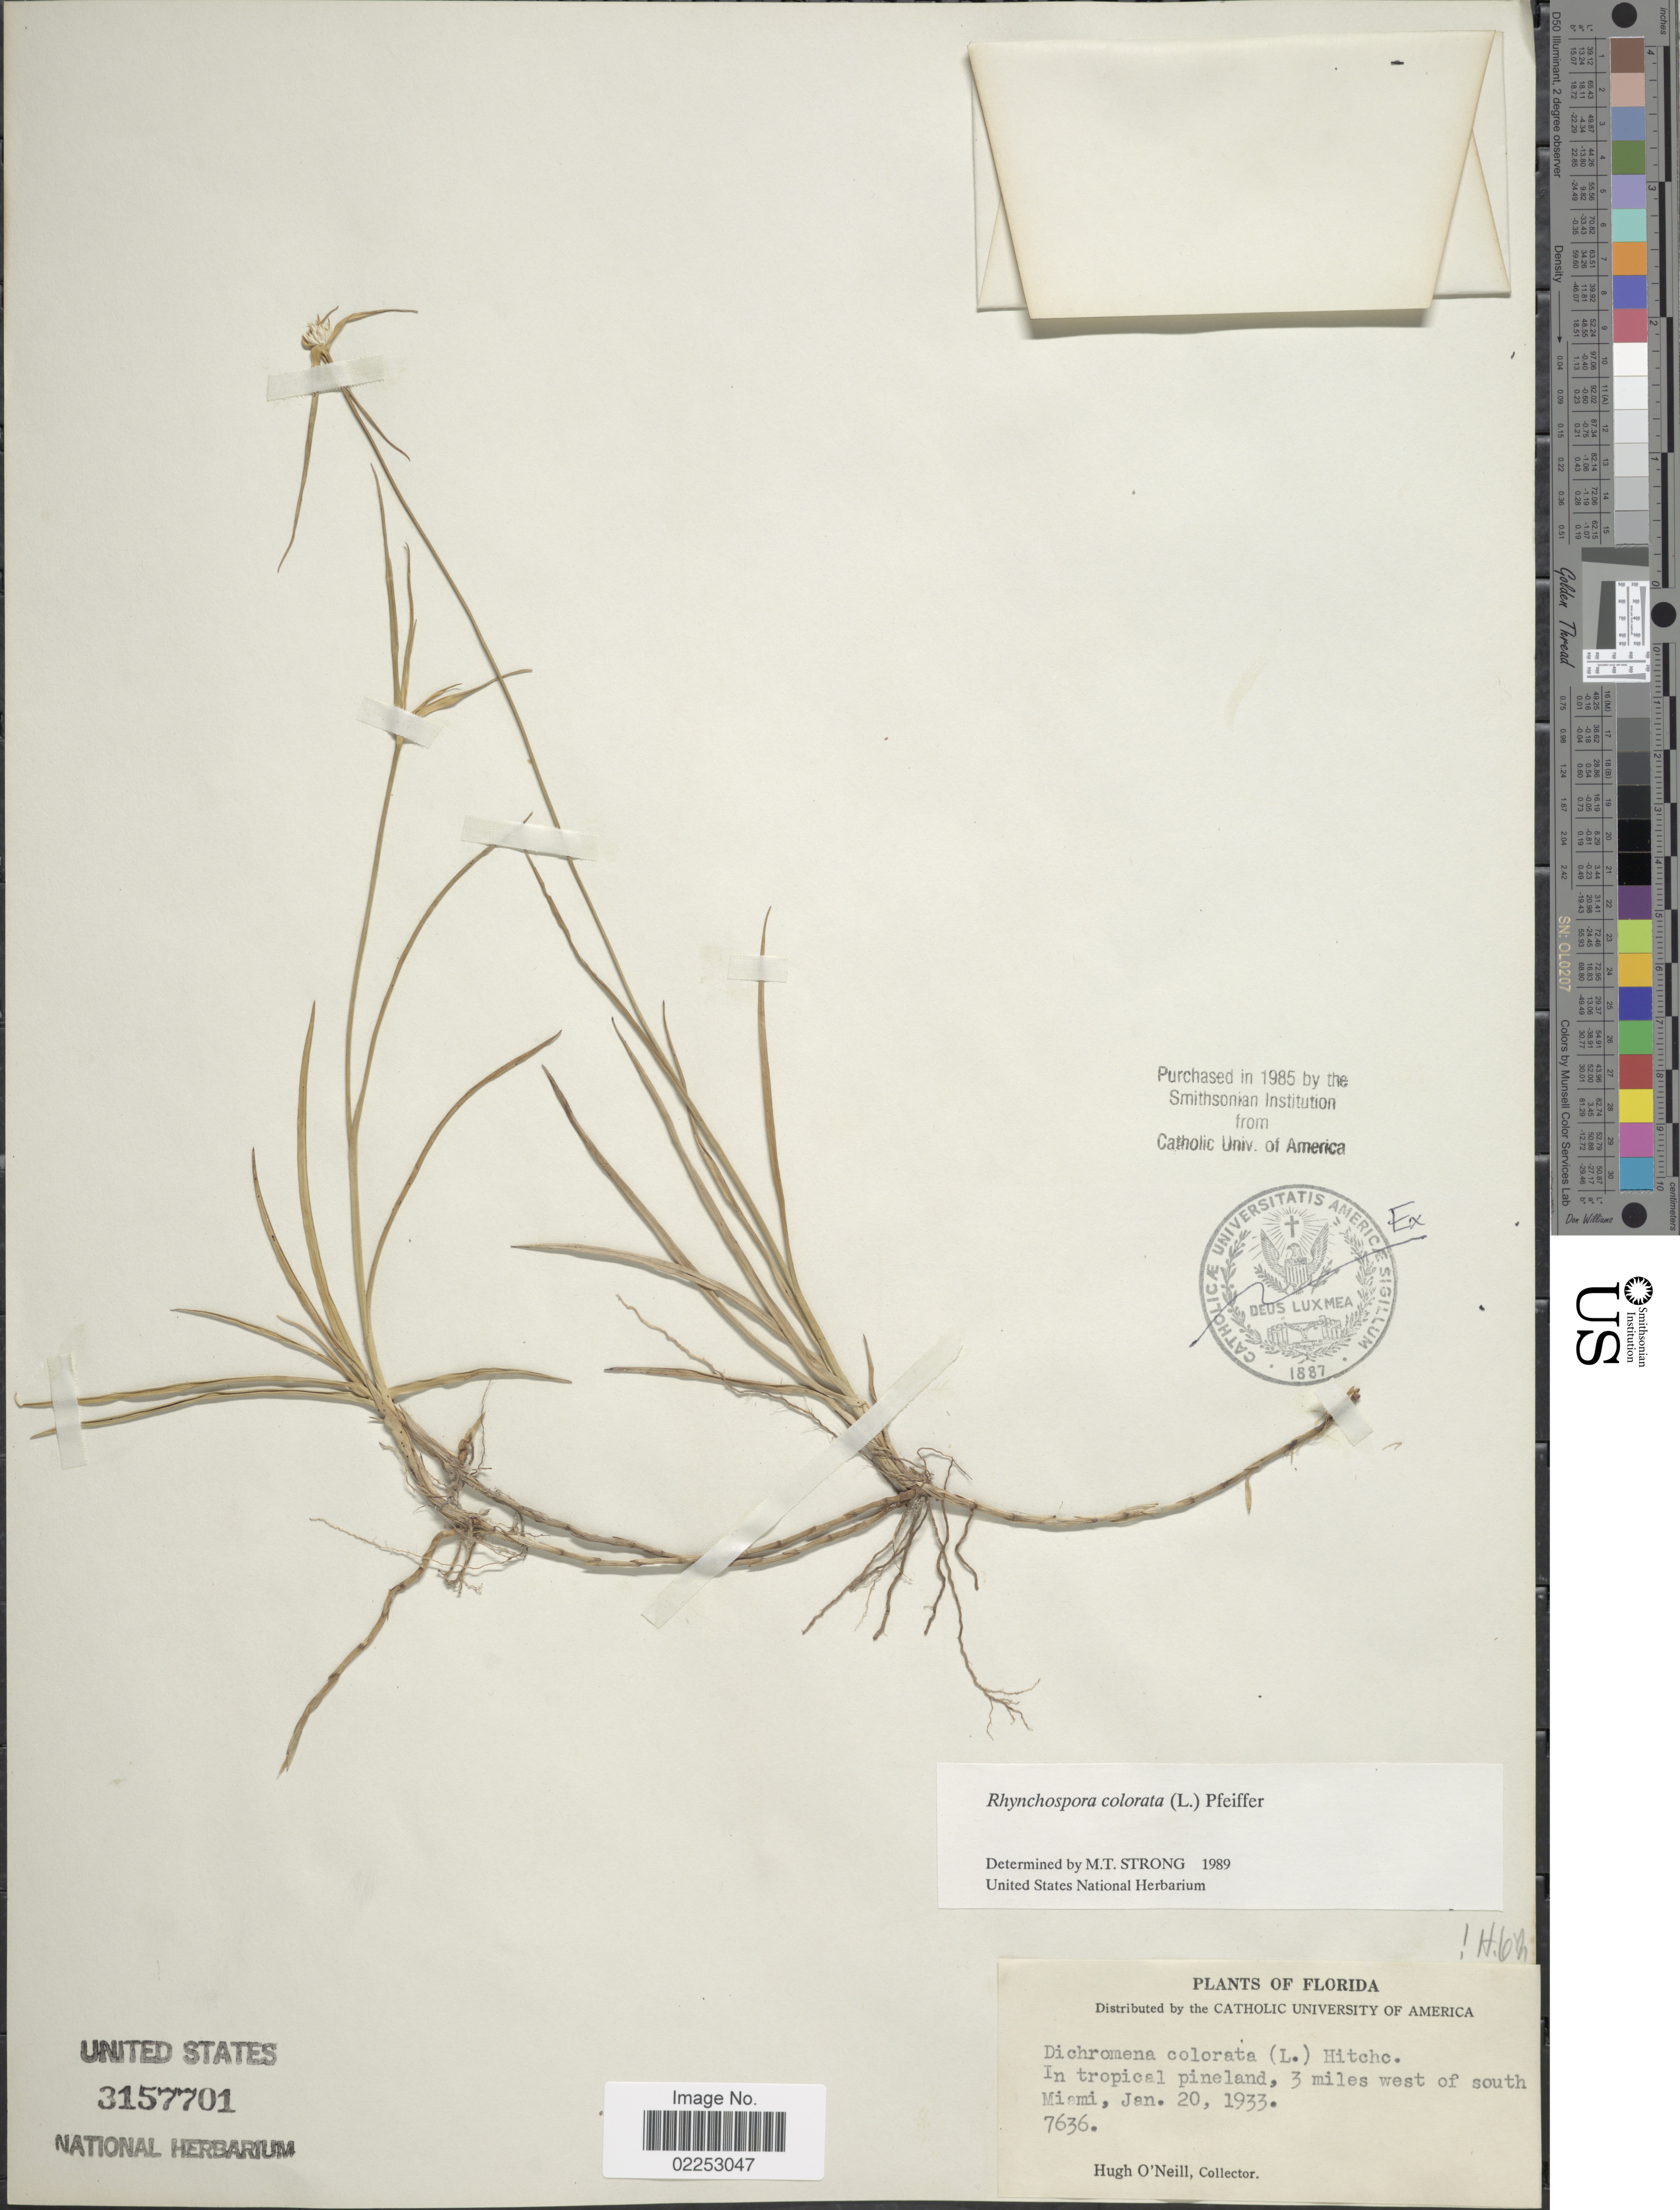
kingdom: Plantae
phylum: Tracheophyta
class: Liliopsida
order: Poales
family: Cyperaceae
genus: Rhynchospora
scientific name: Rhynchospora colorata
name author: (L.) H. Pfeiff.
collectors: H. O'Neill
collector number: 7636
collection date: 1933-01-20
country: United States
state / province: Florida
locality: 3 miles west of south Miami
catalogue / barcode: US 3157701